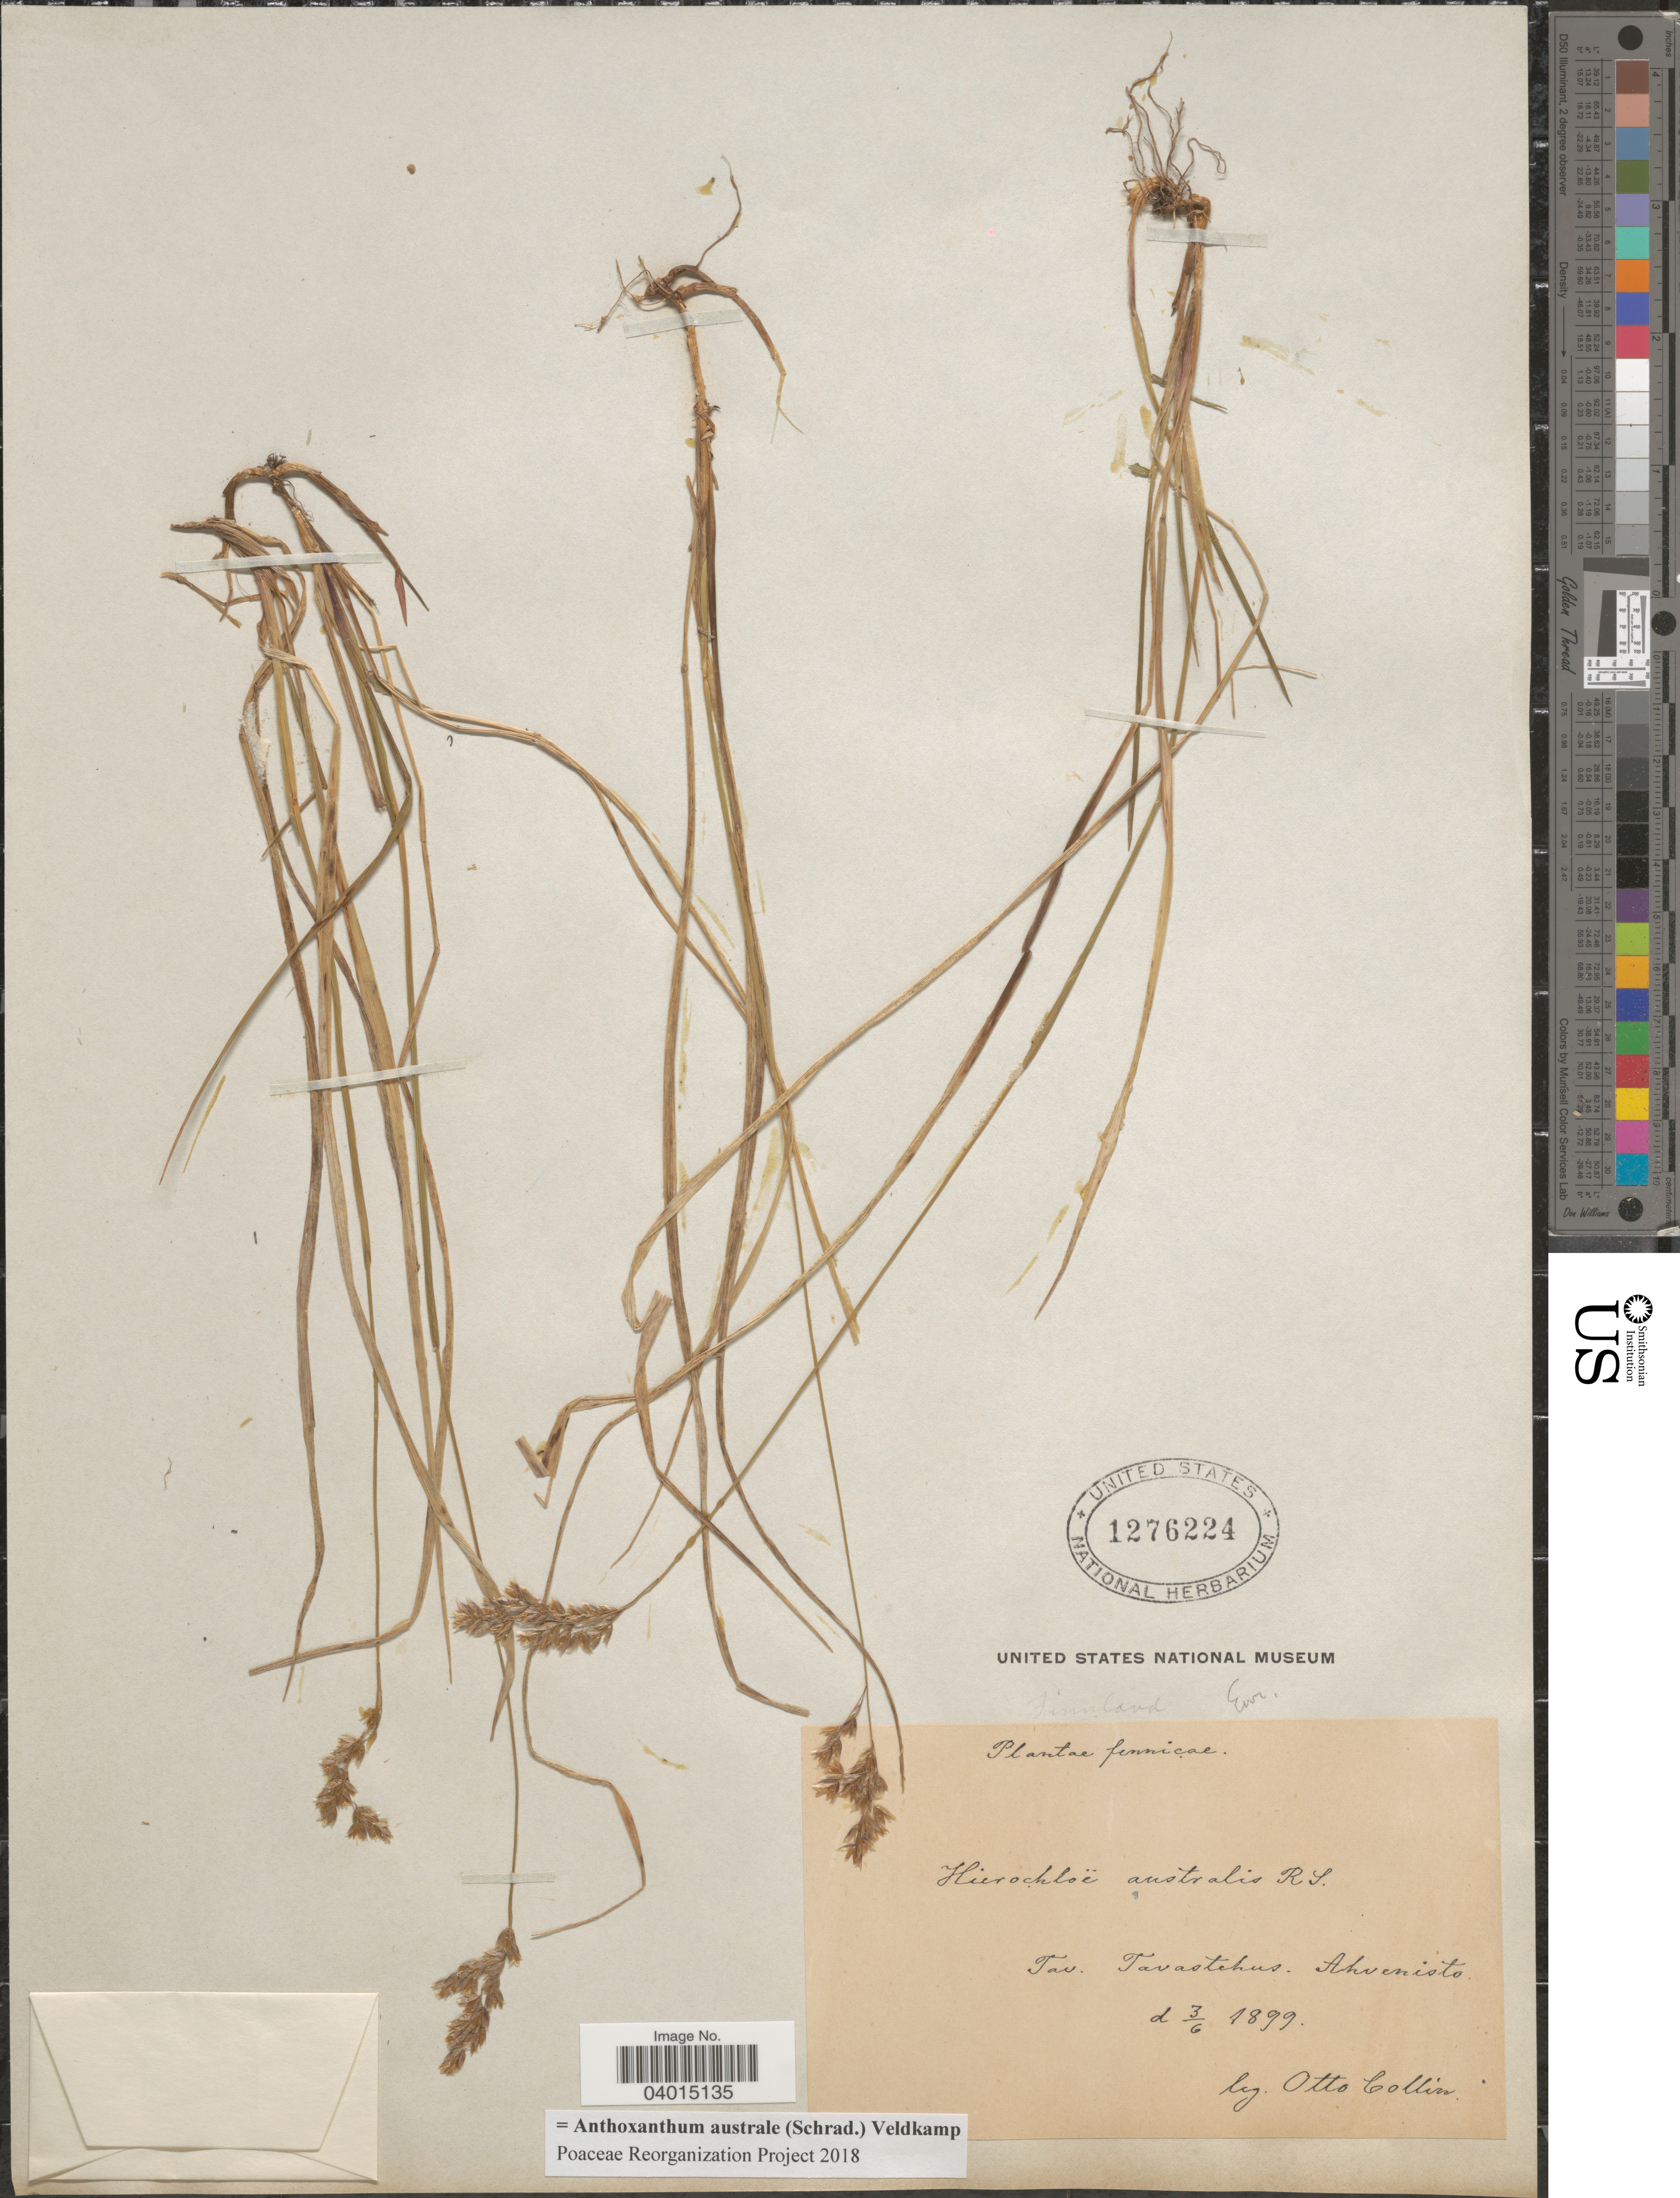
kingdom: Plantae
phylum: Tracheophyta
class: Liliopsida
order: Poales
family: Poaceae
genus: Anthoxanthum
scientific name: Anthoxanthum australe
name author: (Schrad.) Veldkamp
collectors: O. Collin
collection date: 1899-06-03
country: Finland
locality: Fennicae. Tav. Tavastehus, Ahvenisto.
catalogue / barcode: US 1276224